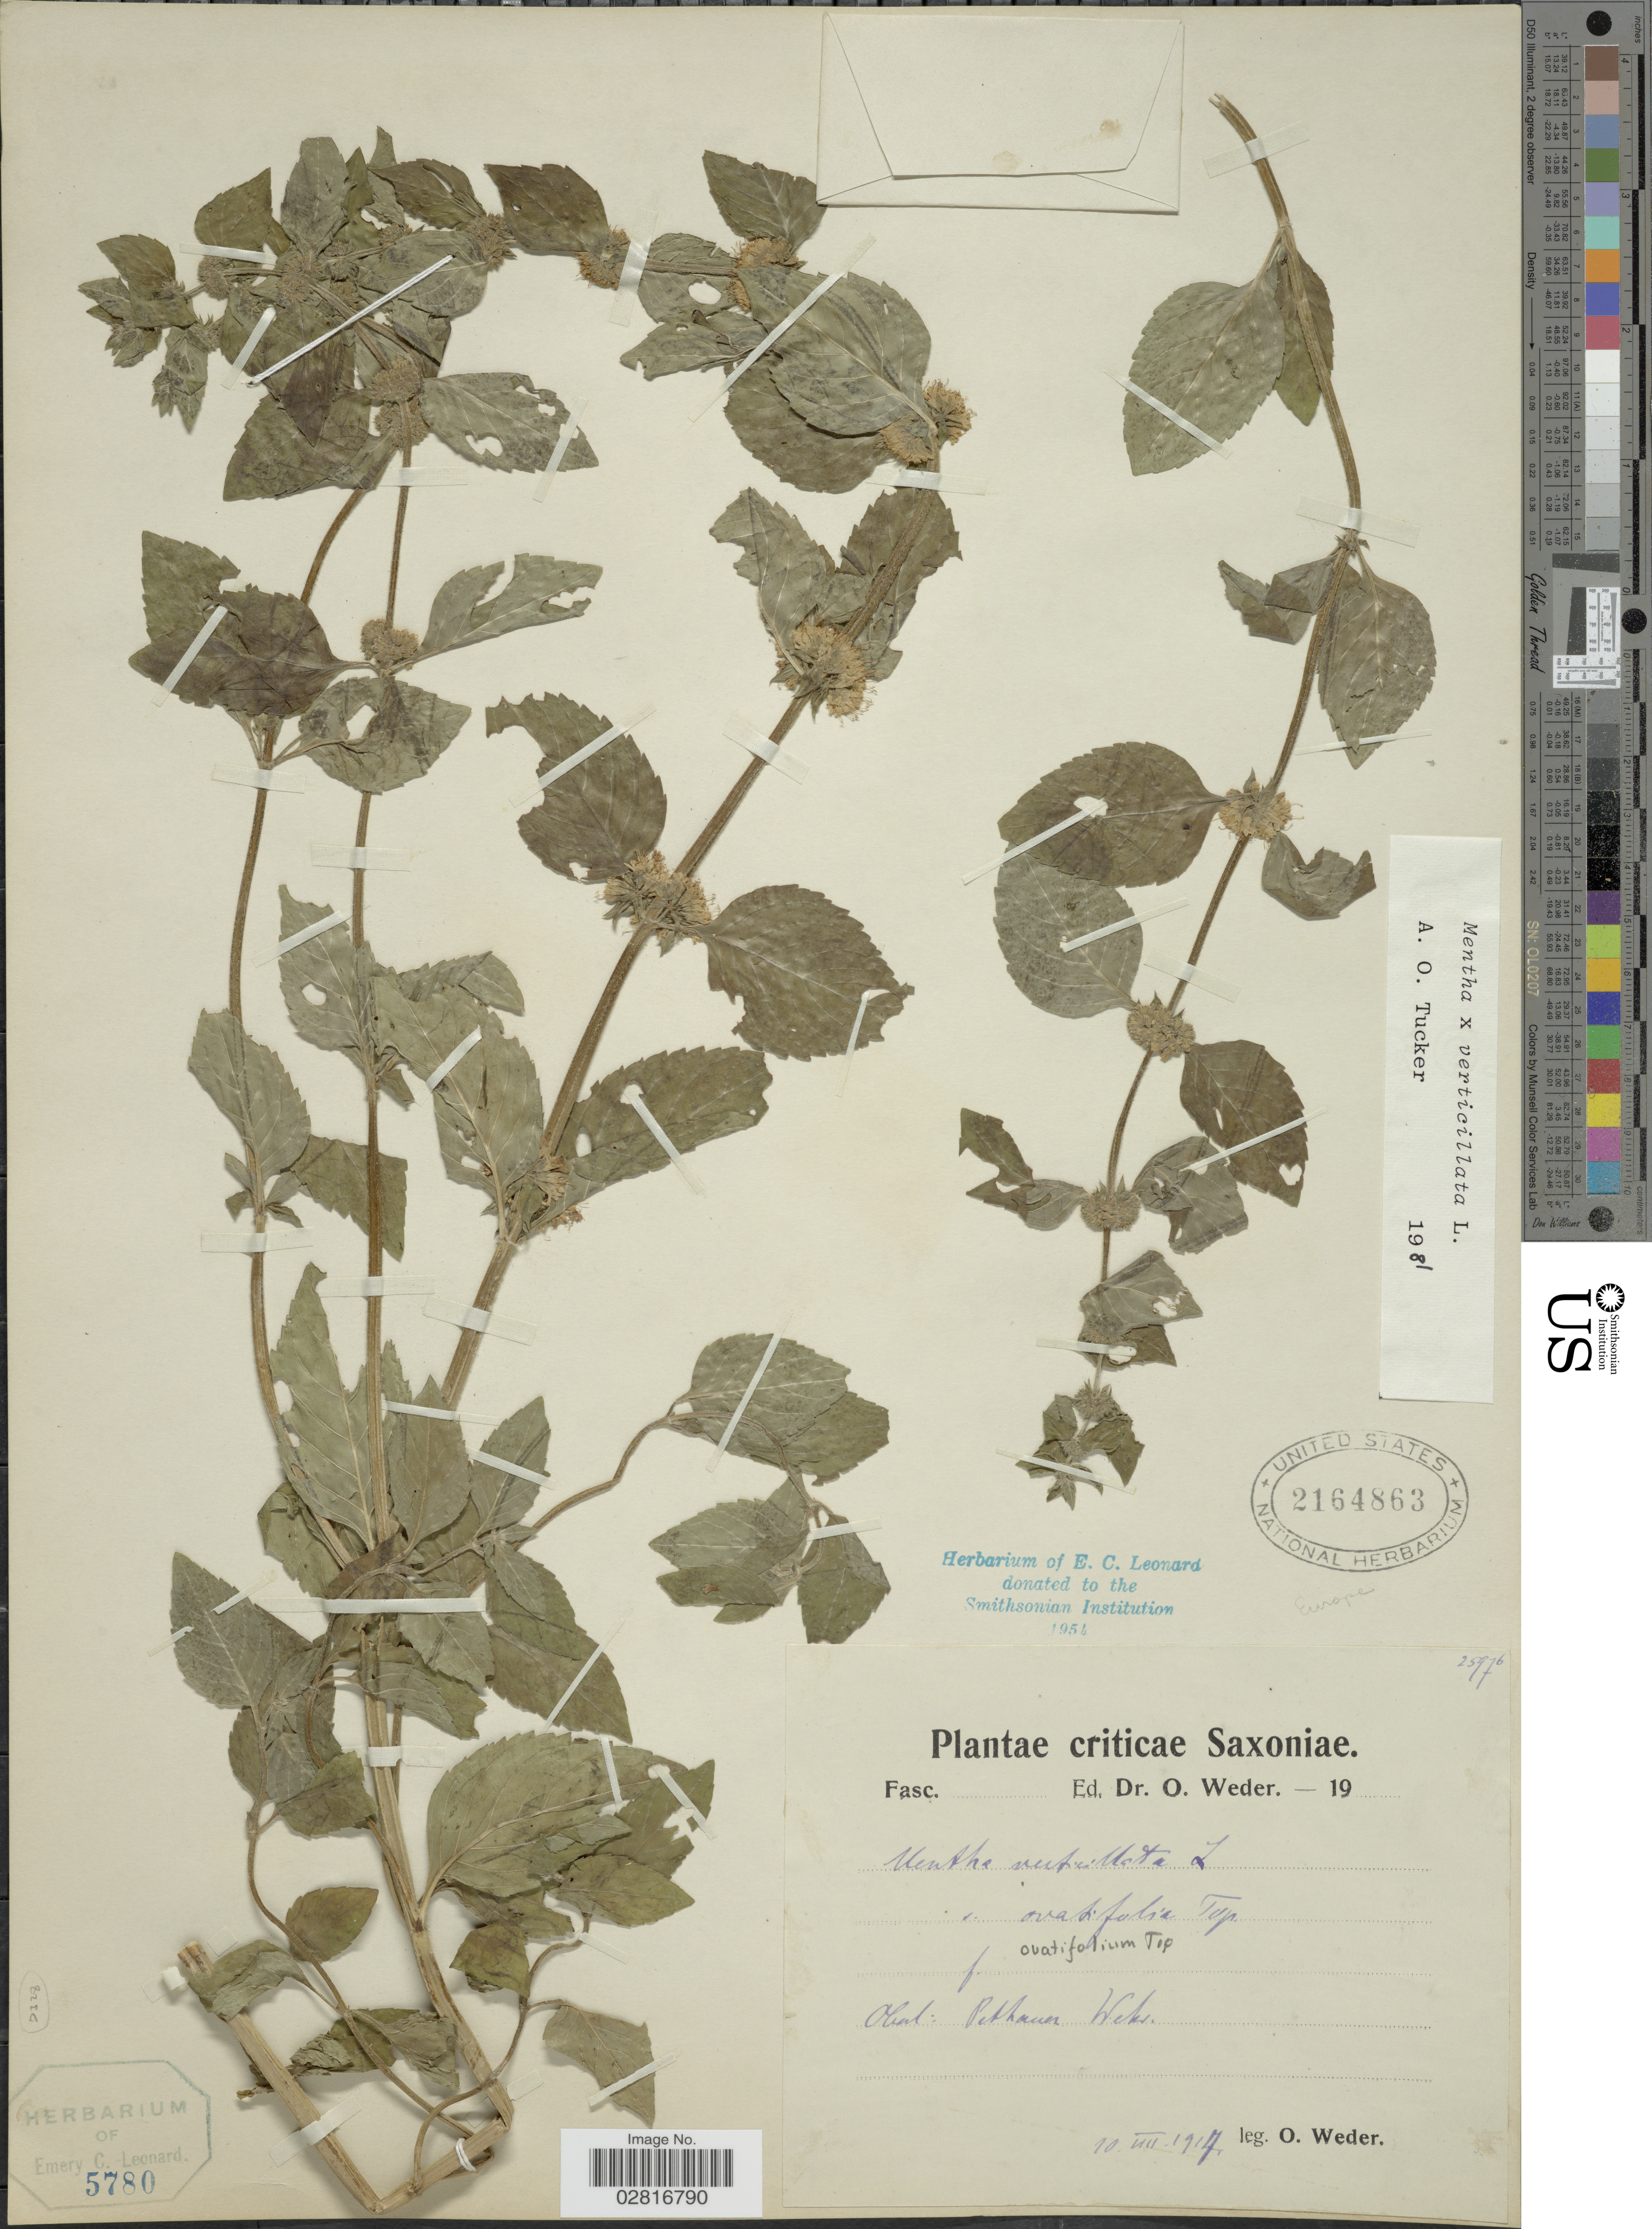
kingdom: Plantae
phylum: Tracheophyta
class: Magnoliopsida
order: Lamiales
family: Lamiaceae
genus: Mentha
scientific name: Mentha x verticillata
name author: L.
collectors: O. Weder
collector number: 25976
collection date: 1917-08-10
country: Germany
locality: Criticae Saxoniae, Obul: Pethaun Weks.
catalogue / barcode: US 2164863